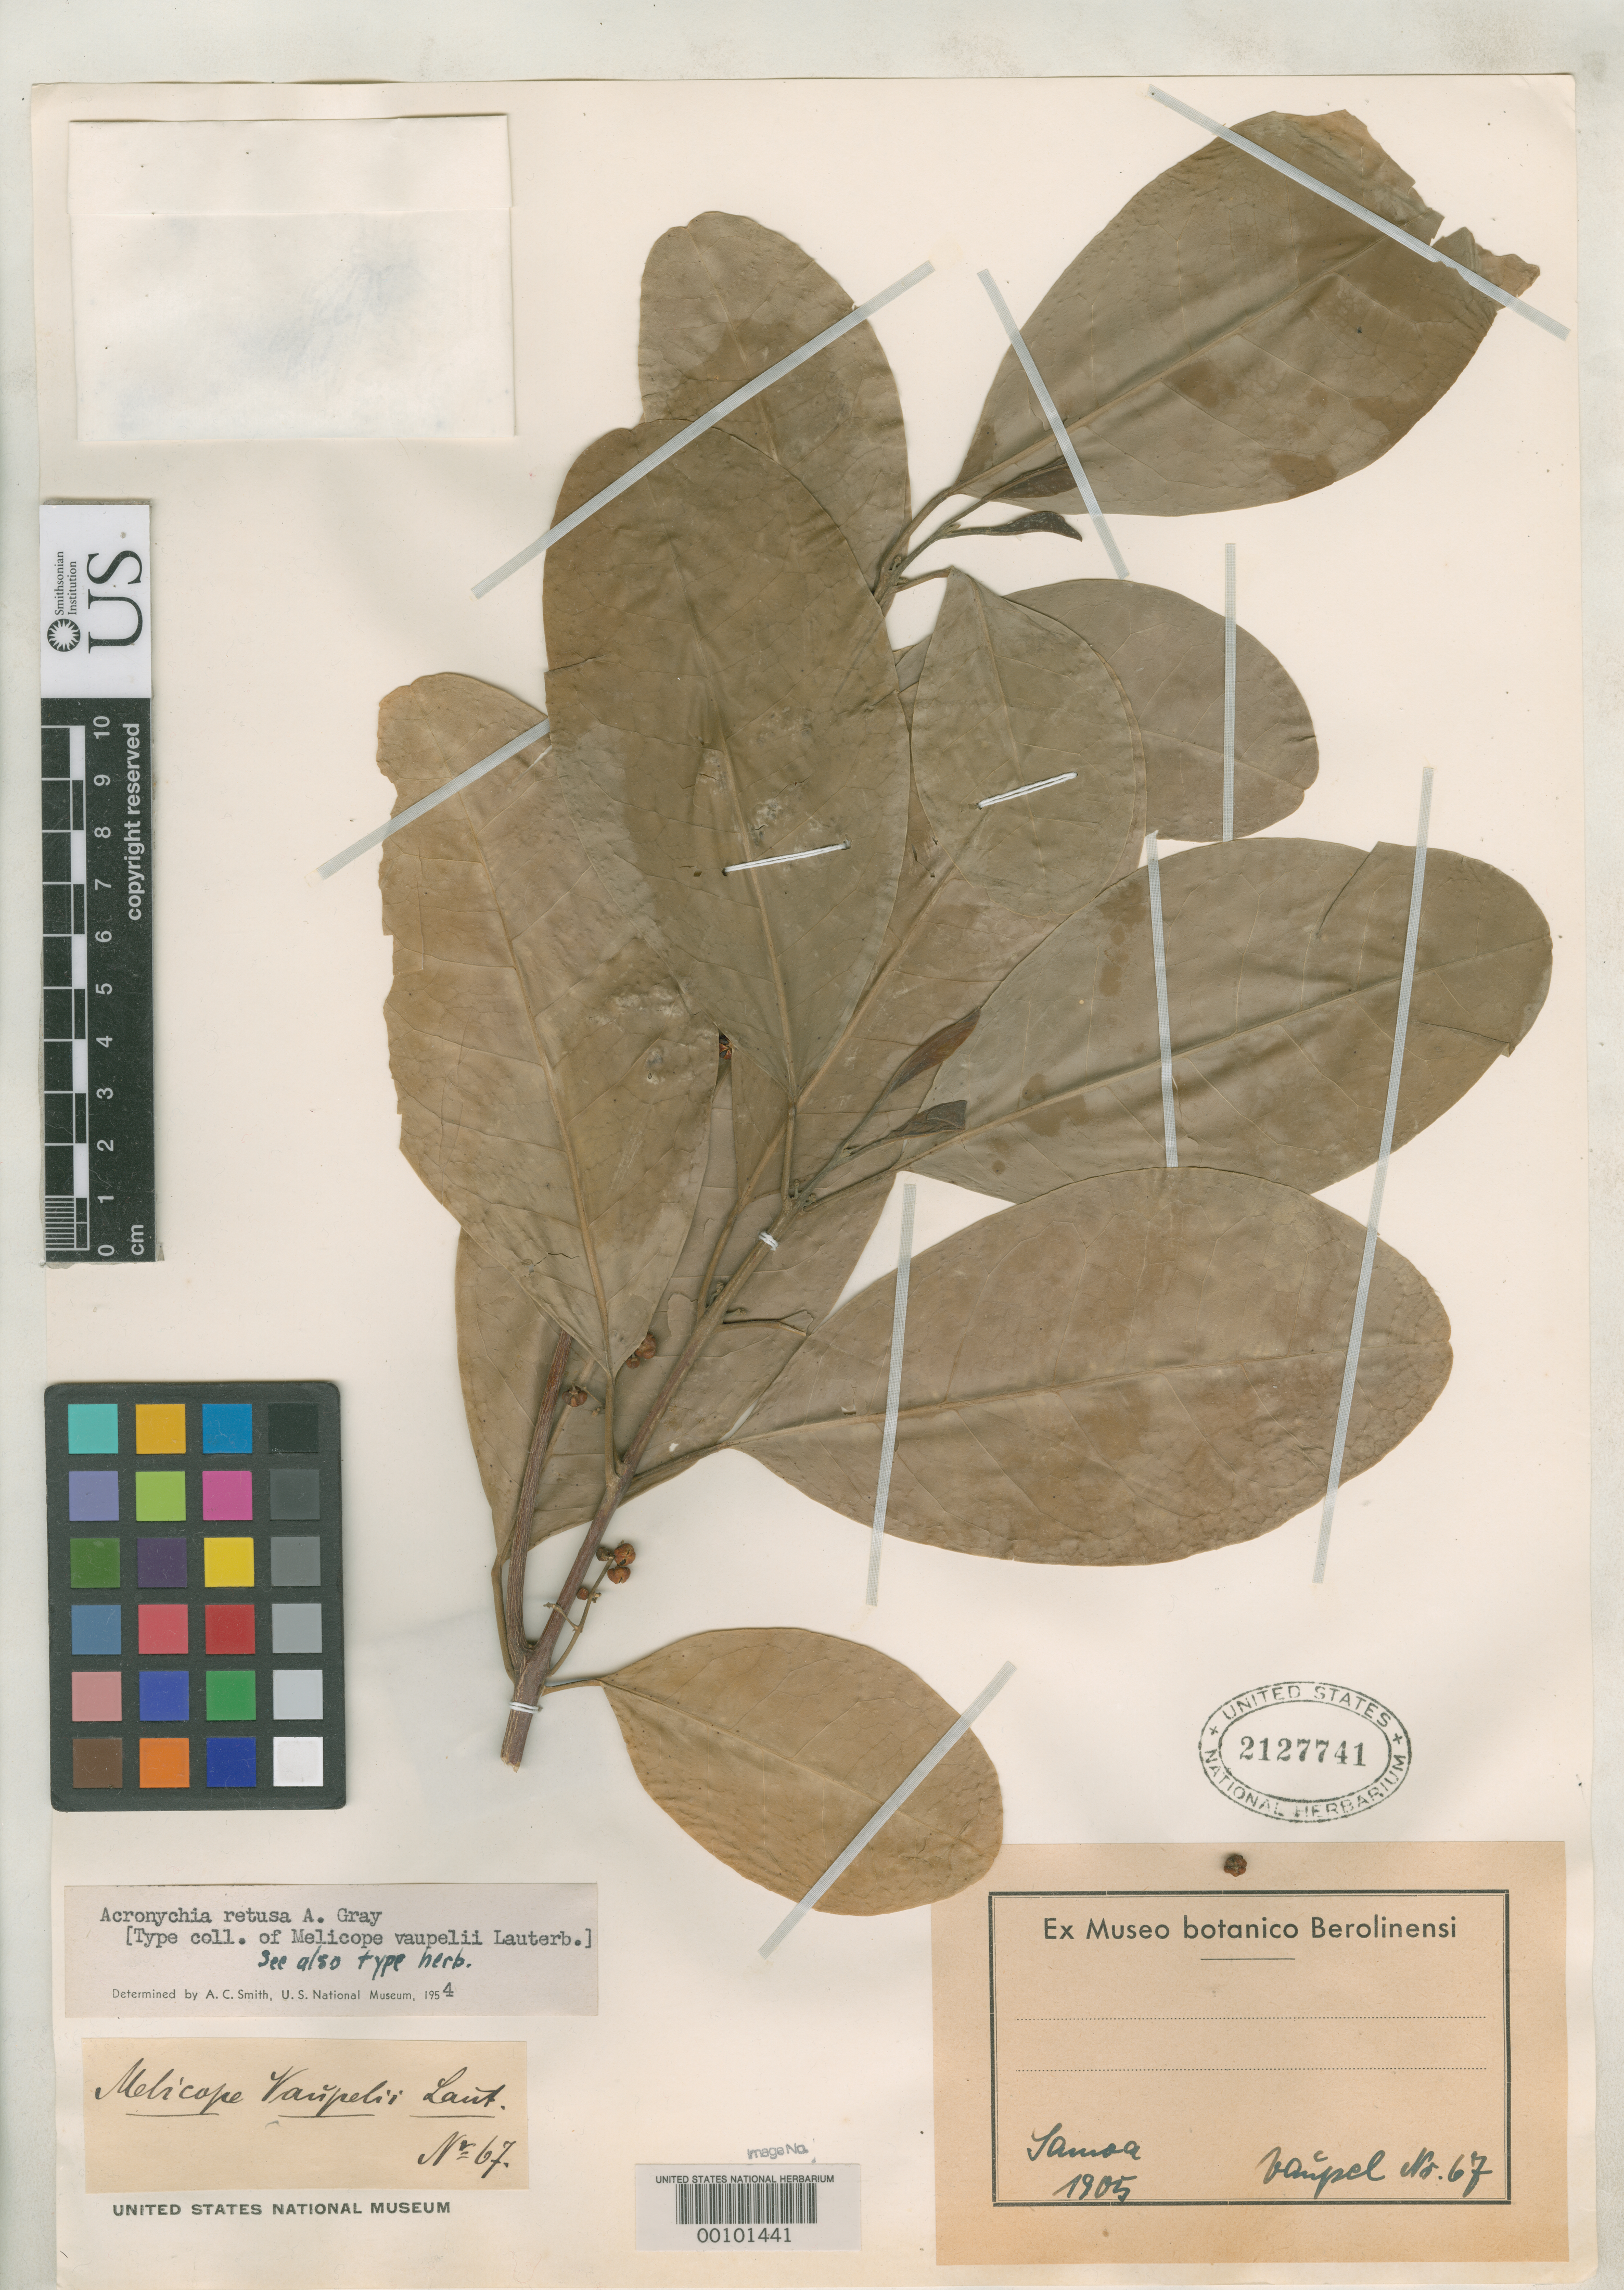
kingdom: Plantae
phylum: Tracheophyta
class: Magnoliopsida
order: Sapindales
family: Rutaceae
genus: Melicope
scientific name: Melicope vaupelii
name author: Lauterb.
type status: Possible Type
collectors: F. Vaupel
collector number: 67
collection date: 1905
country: Samoa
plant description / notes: Possibly original material but dubiously type collection. According to protologue & holotype (B), type was collected 8 Aug. 1905; this specimen without precise collection date.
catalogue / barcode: US 2127741